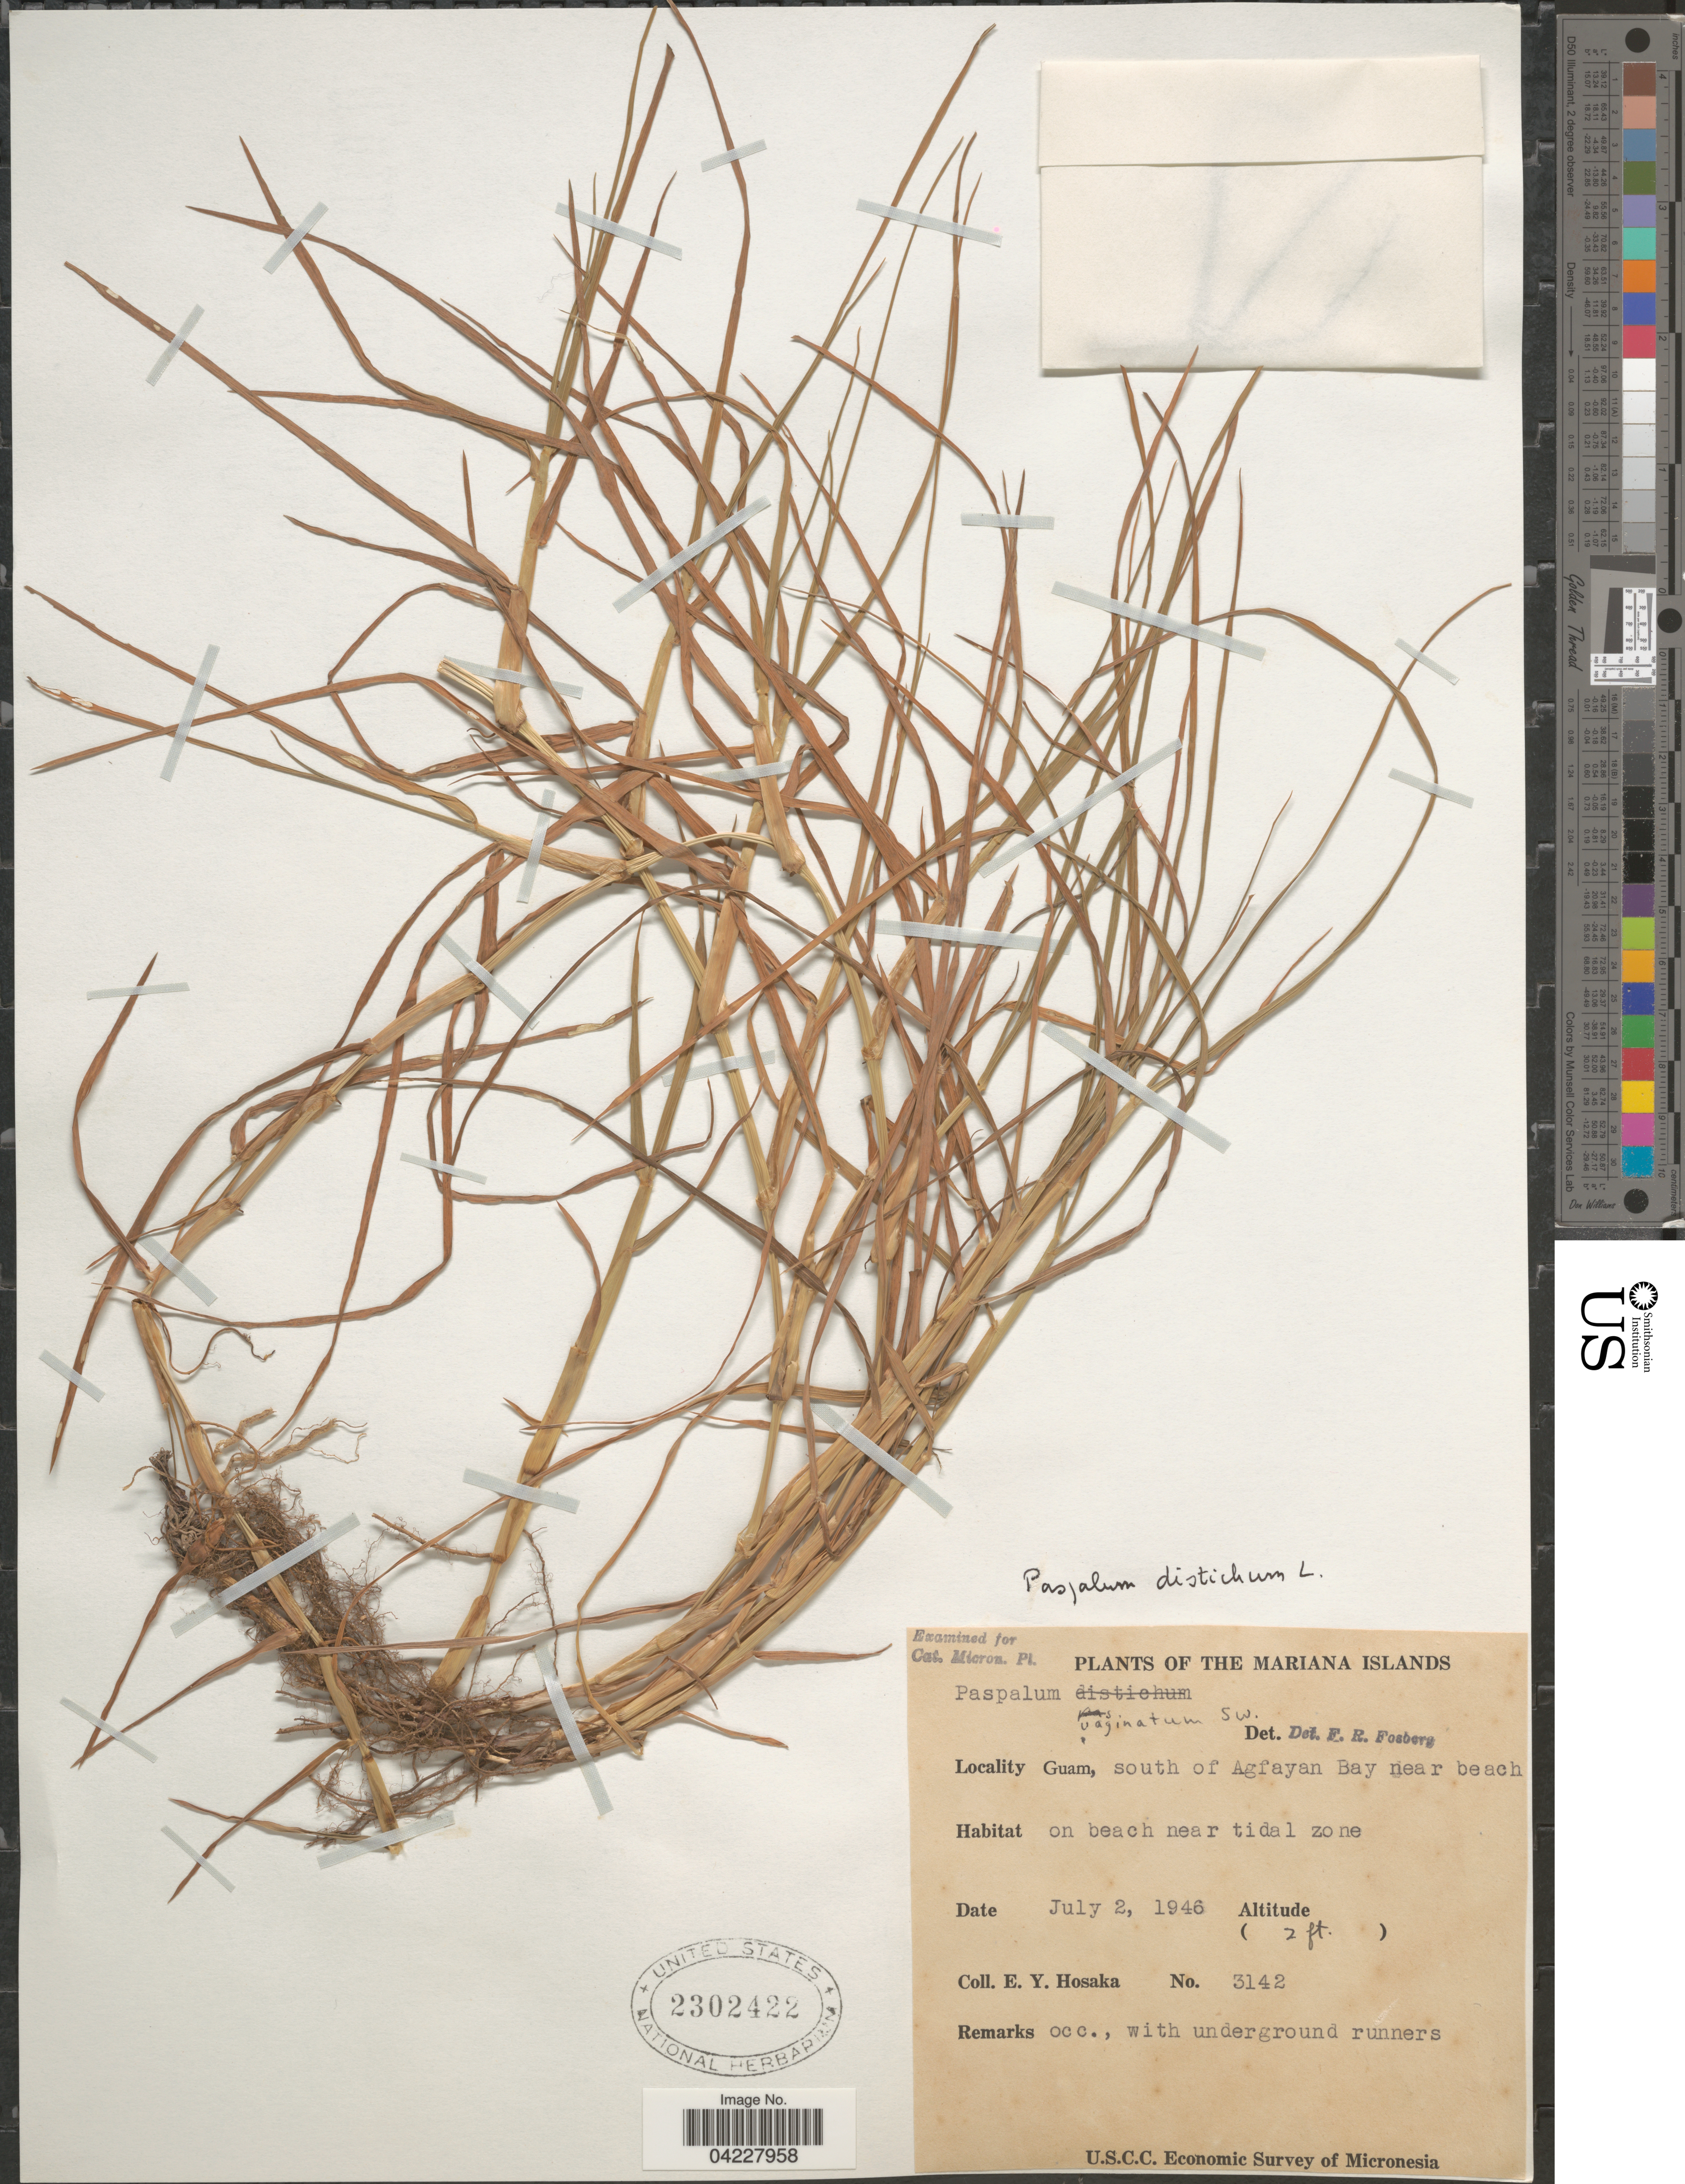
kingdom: Plantae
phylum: Tracheophyta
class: Liliopsida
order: Poales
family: Poaceae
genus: Paspalum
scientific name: Paspalum distichum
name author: L.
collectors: E. Y. Hosaka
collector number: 3142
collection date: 1946-07-02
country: Guam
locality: The Marianas Islands. South of Agfayan Bay near beach. On beach near tidal zone. U.S.C.C. Economic Survey of Micronesia.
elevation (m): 1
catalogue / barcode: US 2302422